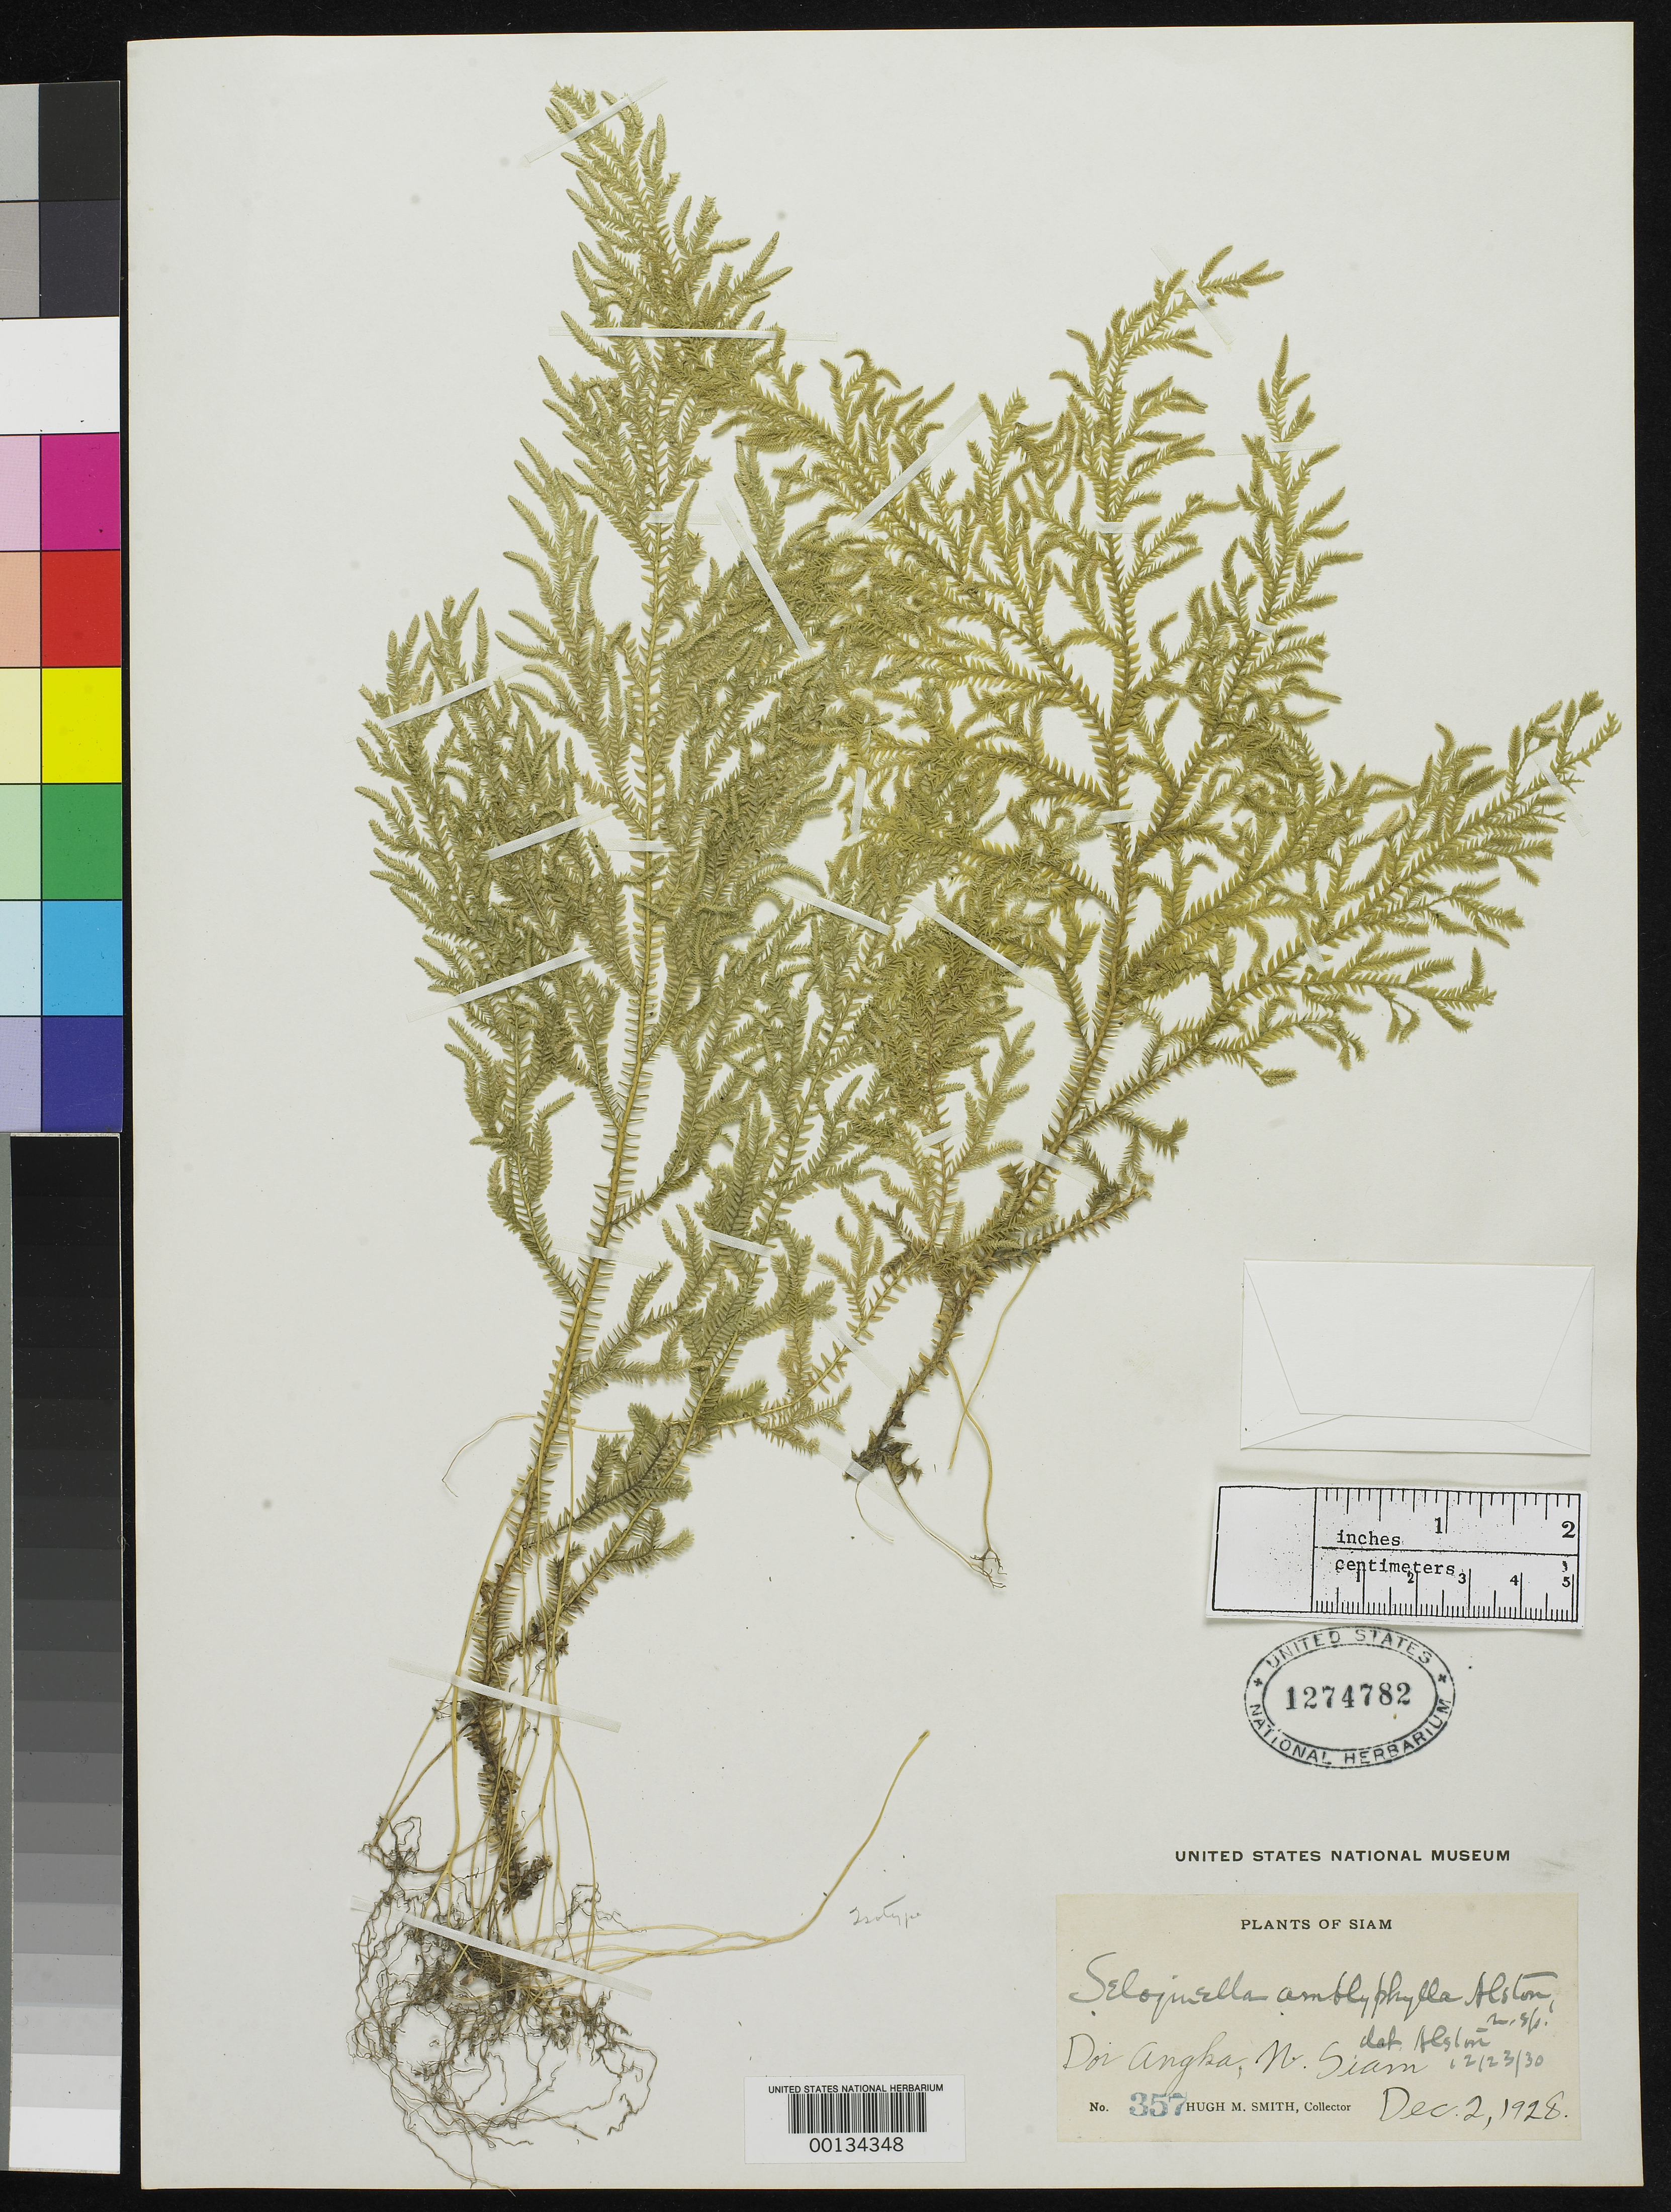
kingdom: Plantae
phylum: Tracheophyta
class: Lycopodiopsida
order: Selaginellales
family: Selaginellaceae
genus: Selaginella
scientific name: Selaginella amblyphylla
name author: Alston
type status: Type Collection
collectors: H. M. Smith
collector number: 357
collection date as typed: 02 Dec 1928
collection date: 1928-12-02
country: Thailand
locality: Dor Angka.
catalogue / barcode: US 1274782